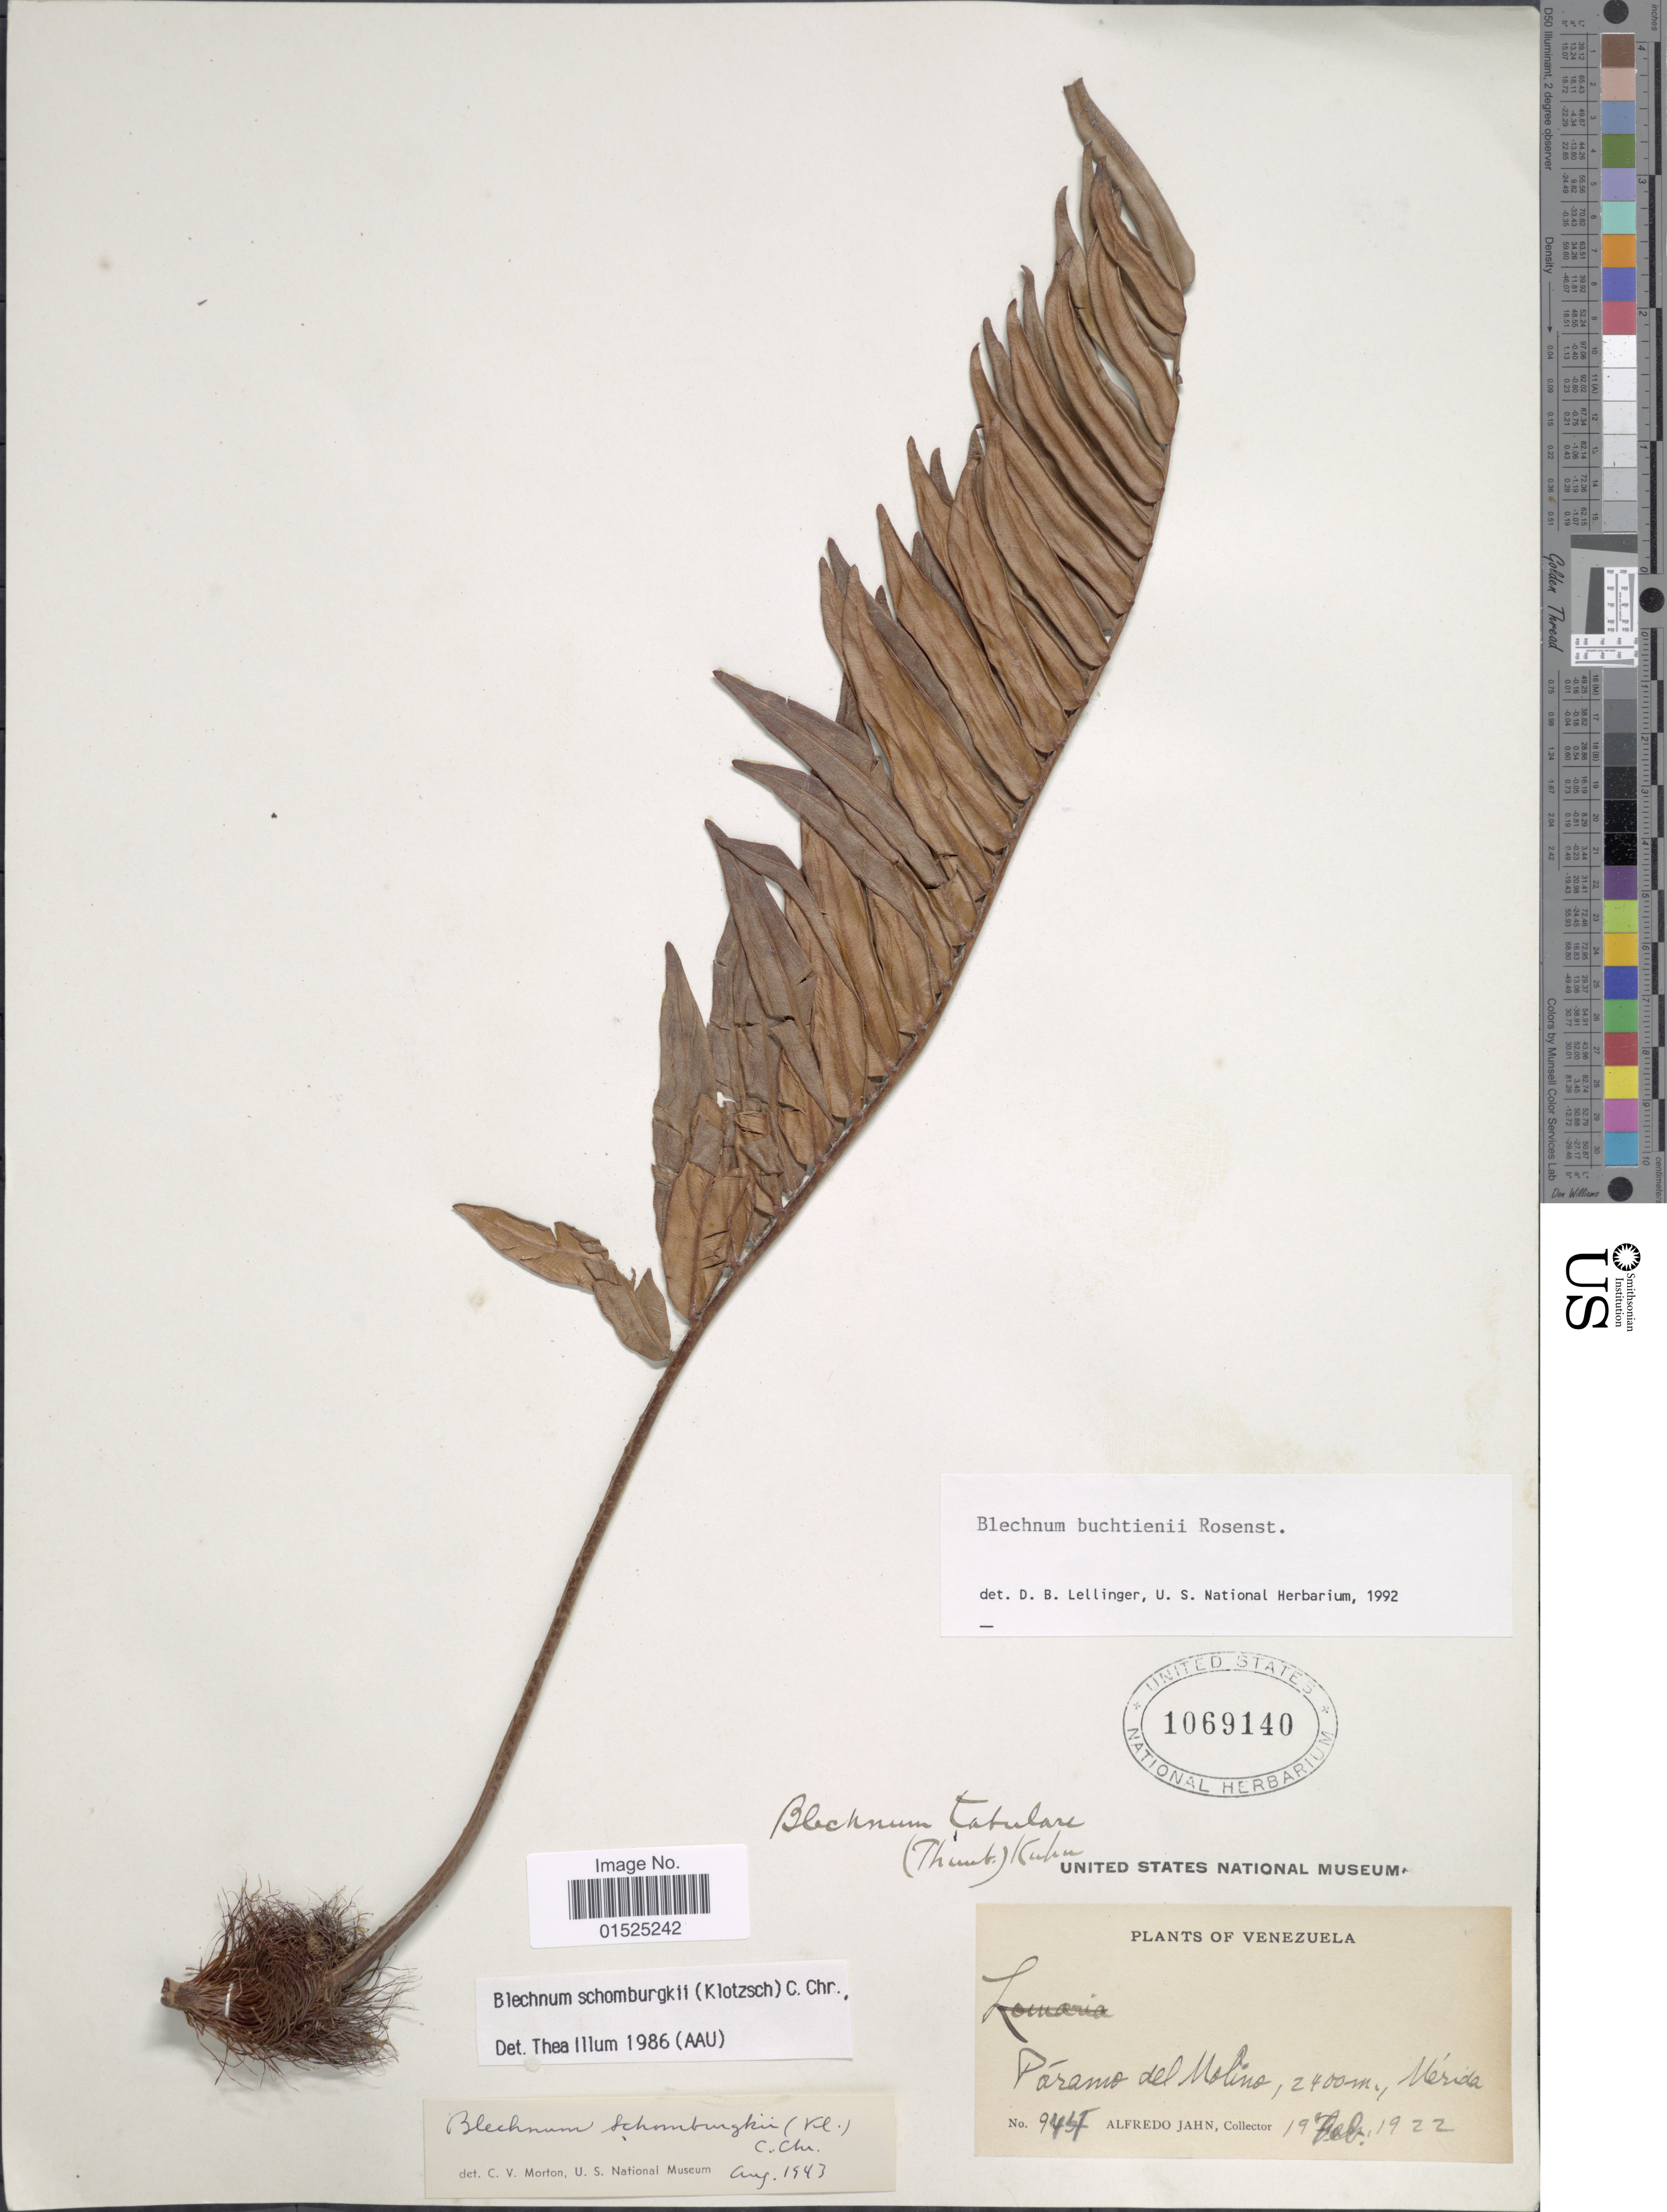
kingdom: Plantae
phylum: Tracheophyta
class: Polypodiopsida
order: Polypodiales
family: Blechnaceae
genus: Blechnum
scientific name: Blechnum auratum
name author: (Fée) R.M. Tryon & Stolze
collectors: A. Jahn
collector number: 944*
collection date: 1922-02-19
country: Venezuela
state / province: Mérida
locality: Paramo del Molino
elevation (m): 2400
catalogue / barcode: US 1069140